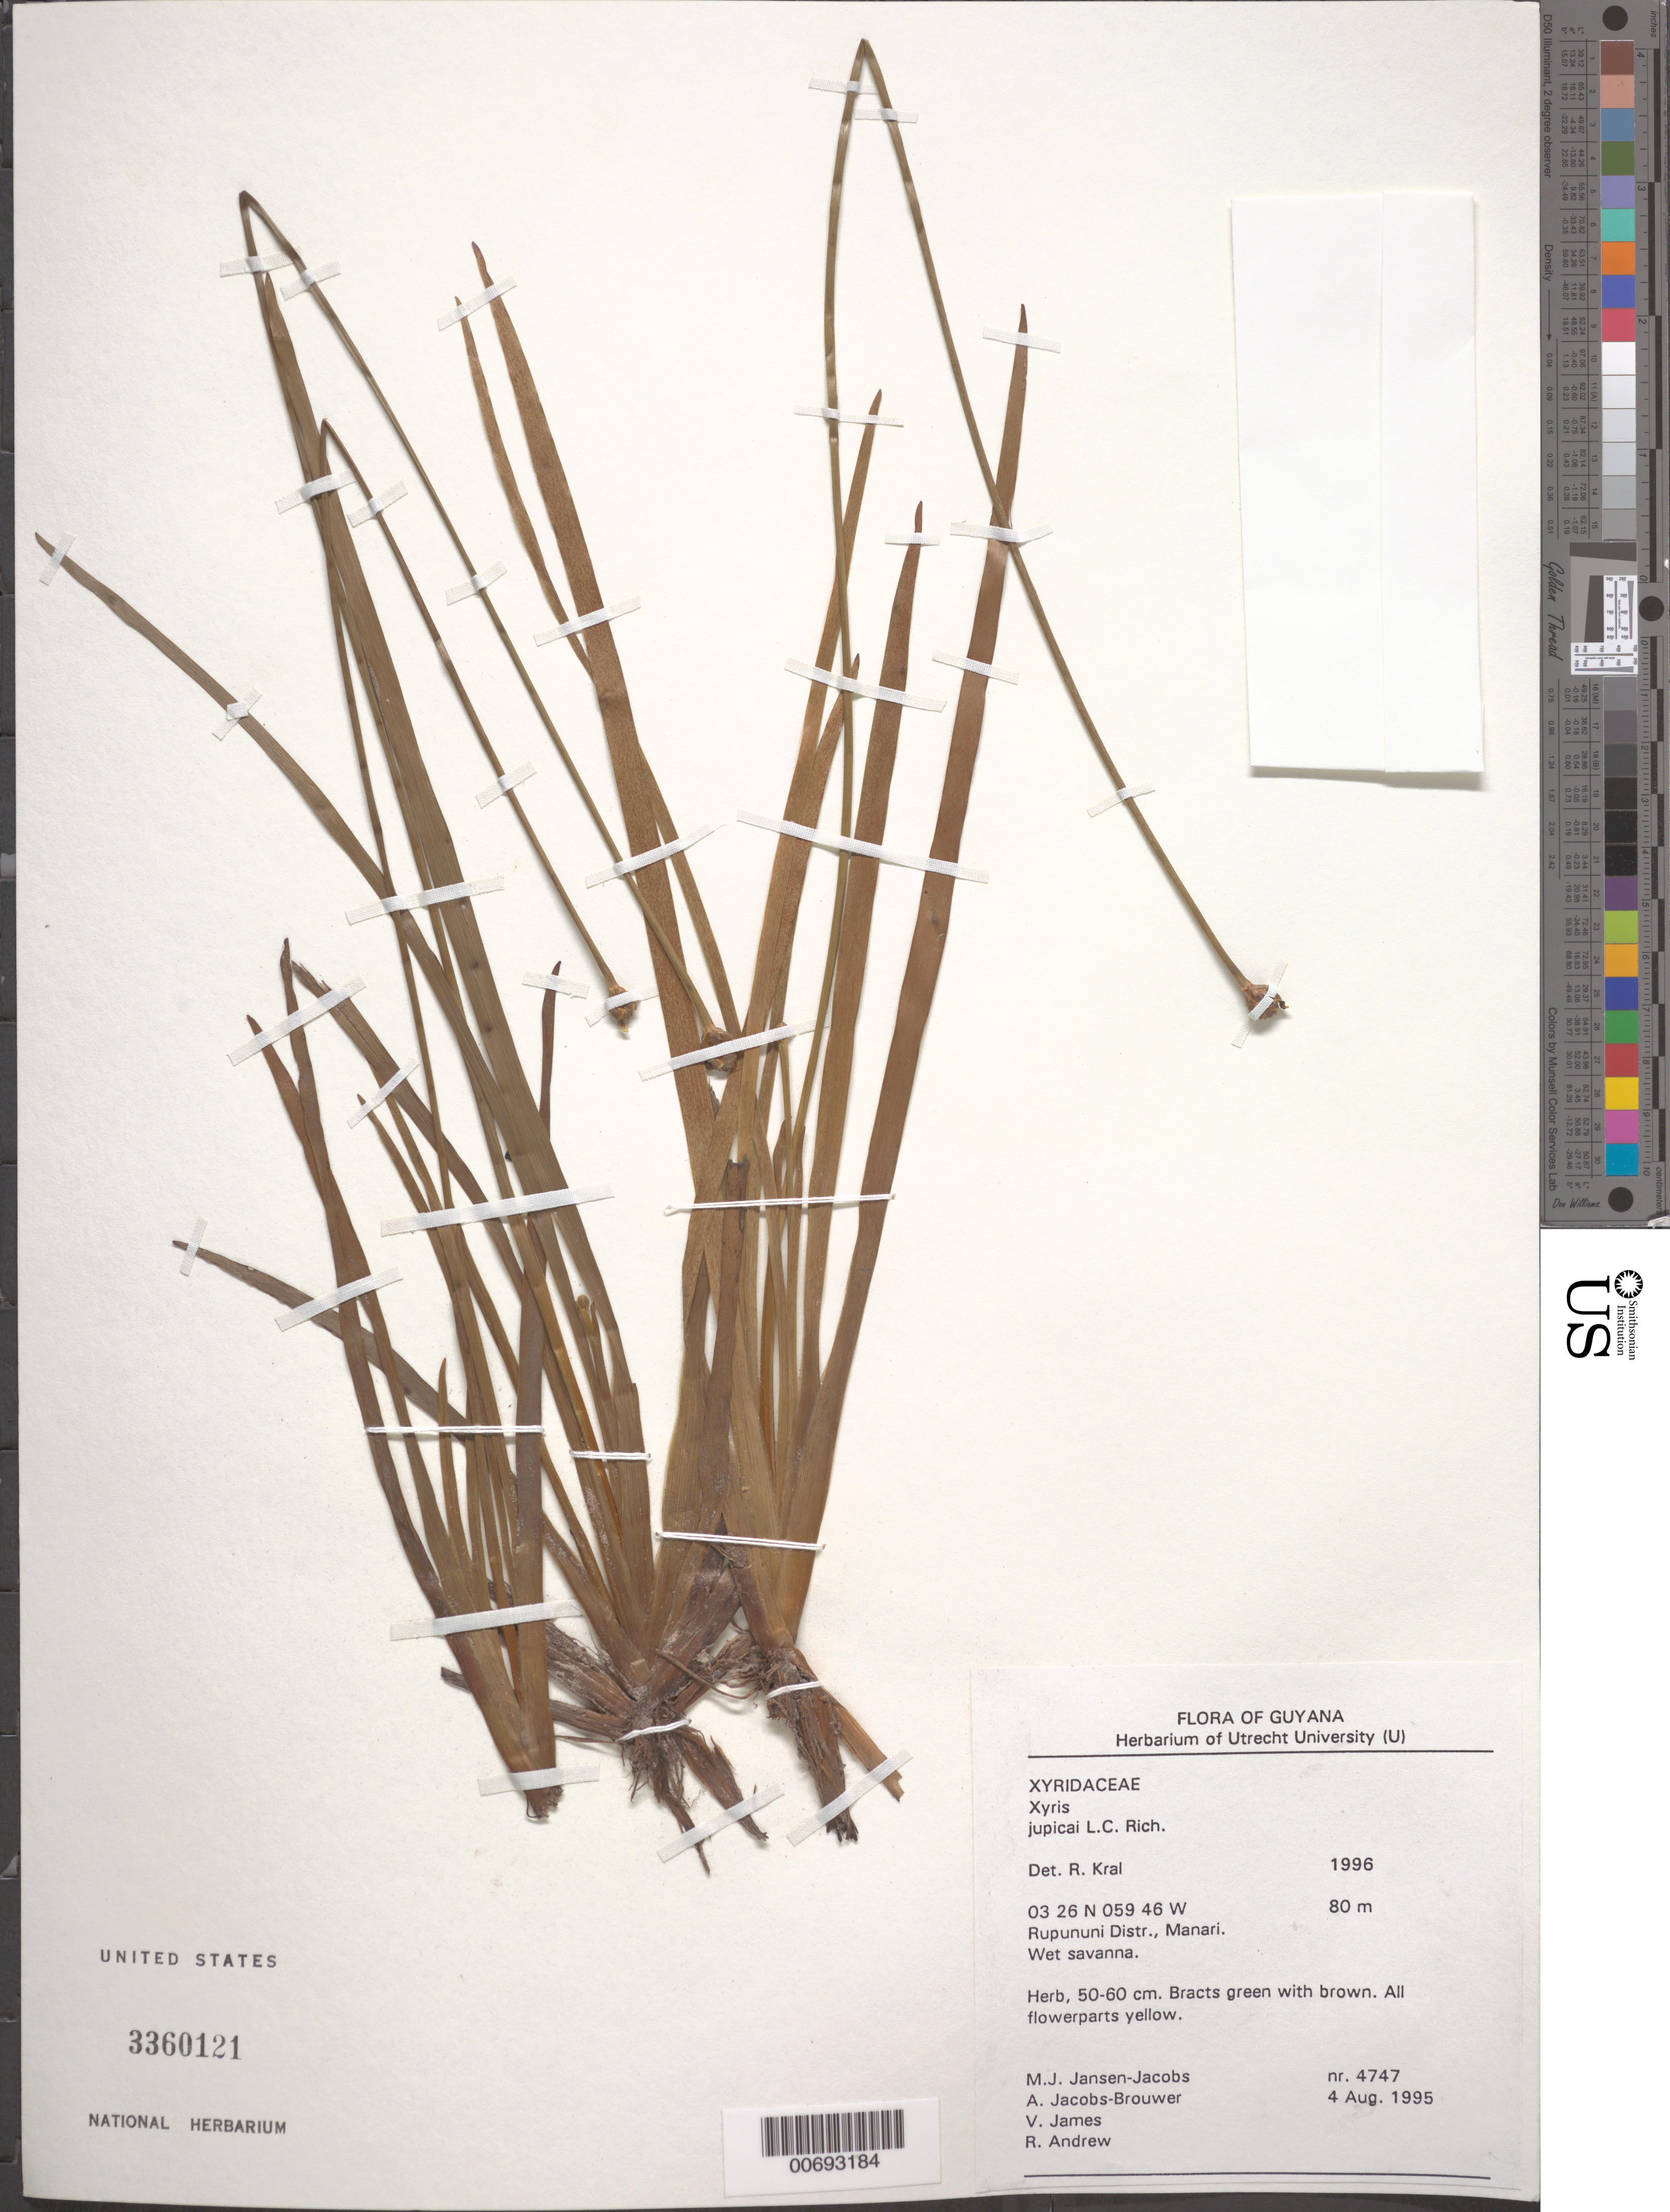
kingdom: Plantae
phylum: Tracheophyta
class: Liliopsida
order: Poales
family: Xyridaceae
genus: Xyris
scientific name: Xyris jupicai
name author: Rich.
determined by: Kral, Robert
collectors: M. J. Jansen-Jacobs, A. Jacobs-Brouwer, V. James & R. Andrew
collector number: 4747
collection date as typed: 4-Aug-95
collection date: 1995-08-04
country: Guyana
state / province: U. Takutu-U. Essequibo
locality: Manari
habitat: Wet savanna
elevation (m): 80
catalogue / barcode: US 3360121